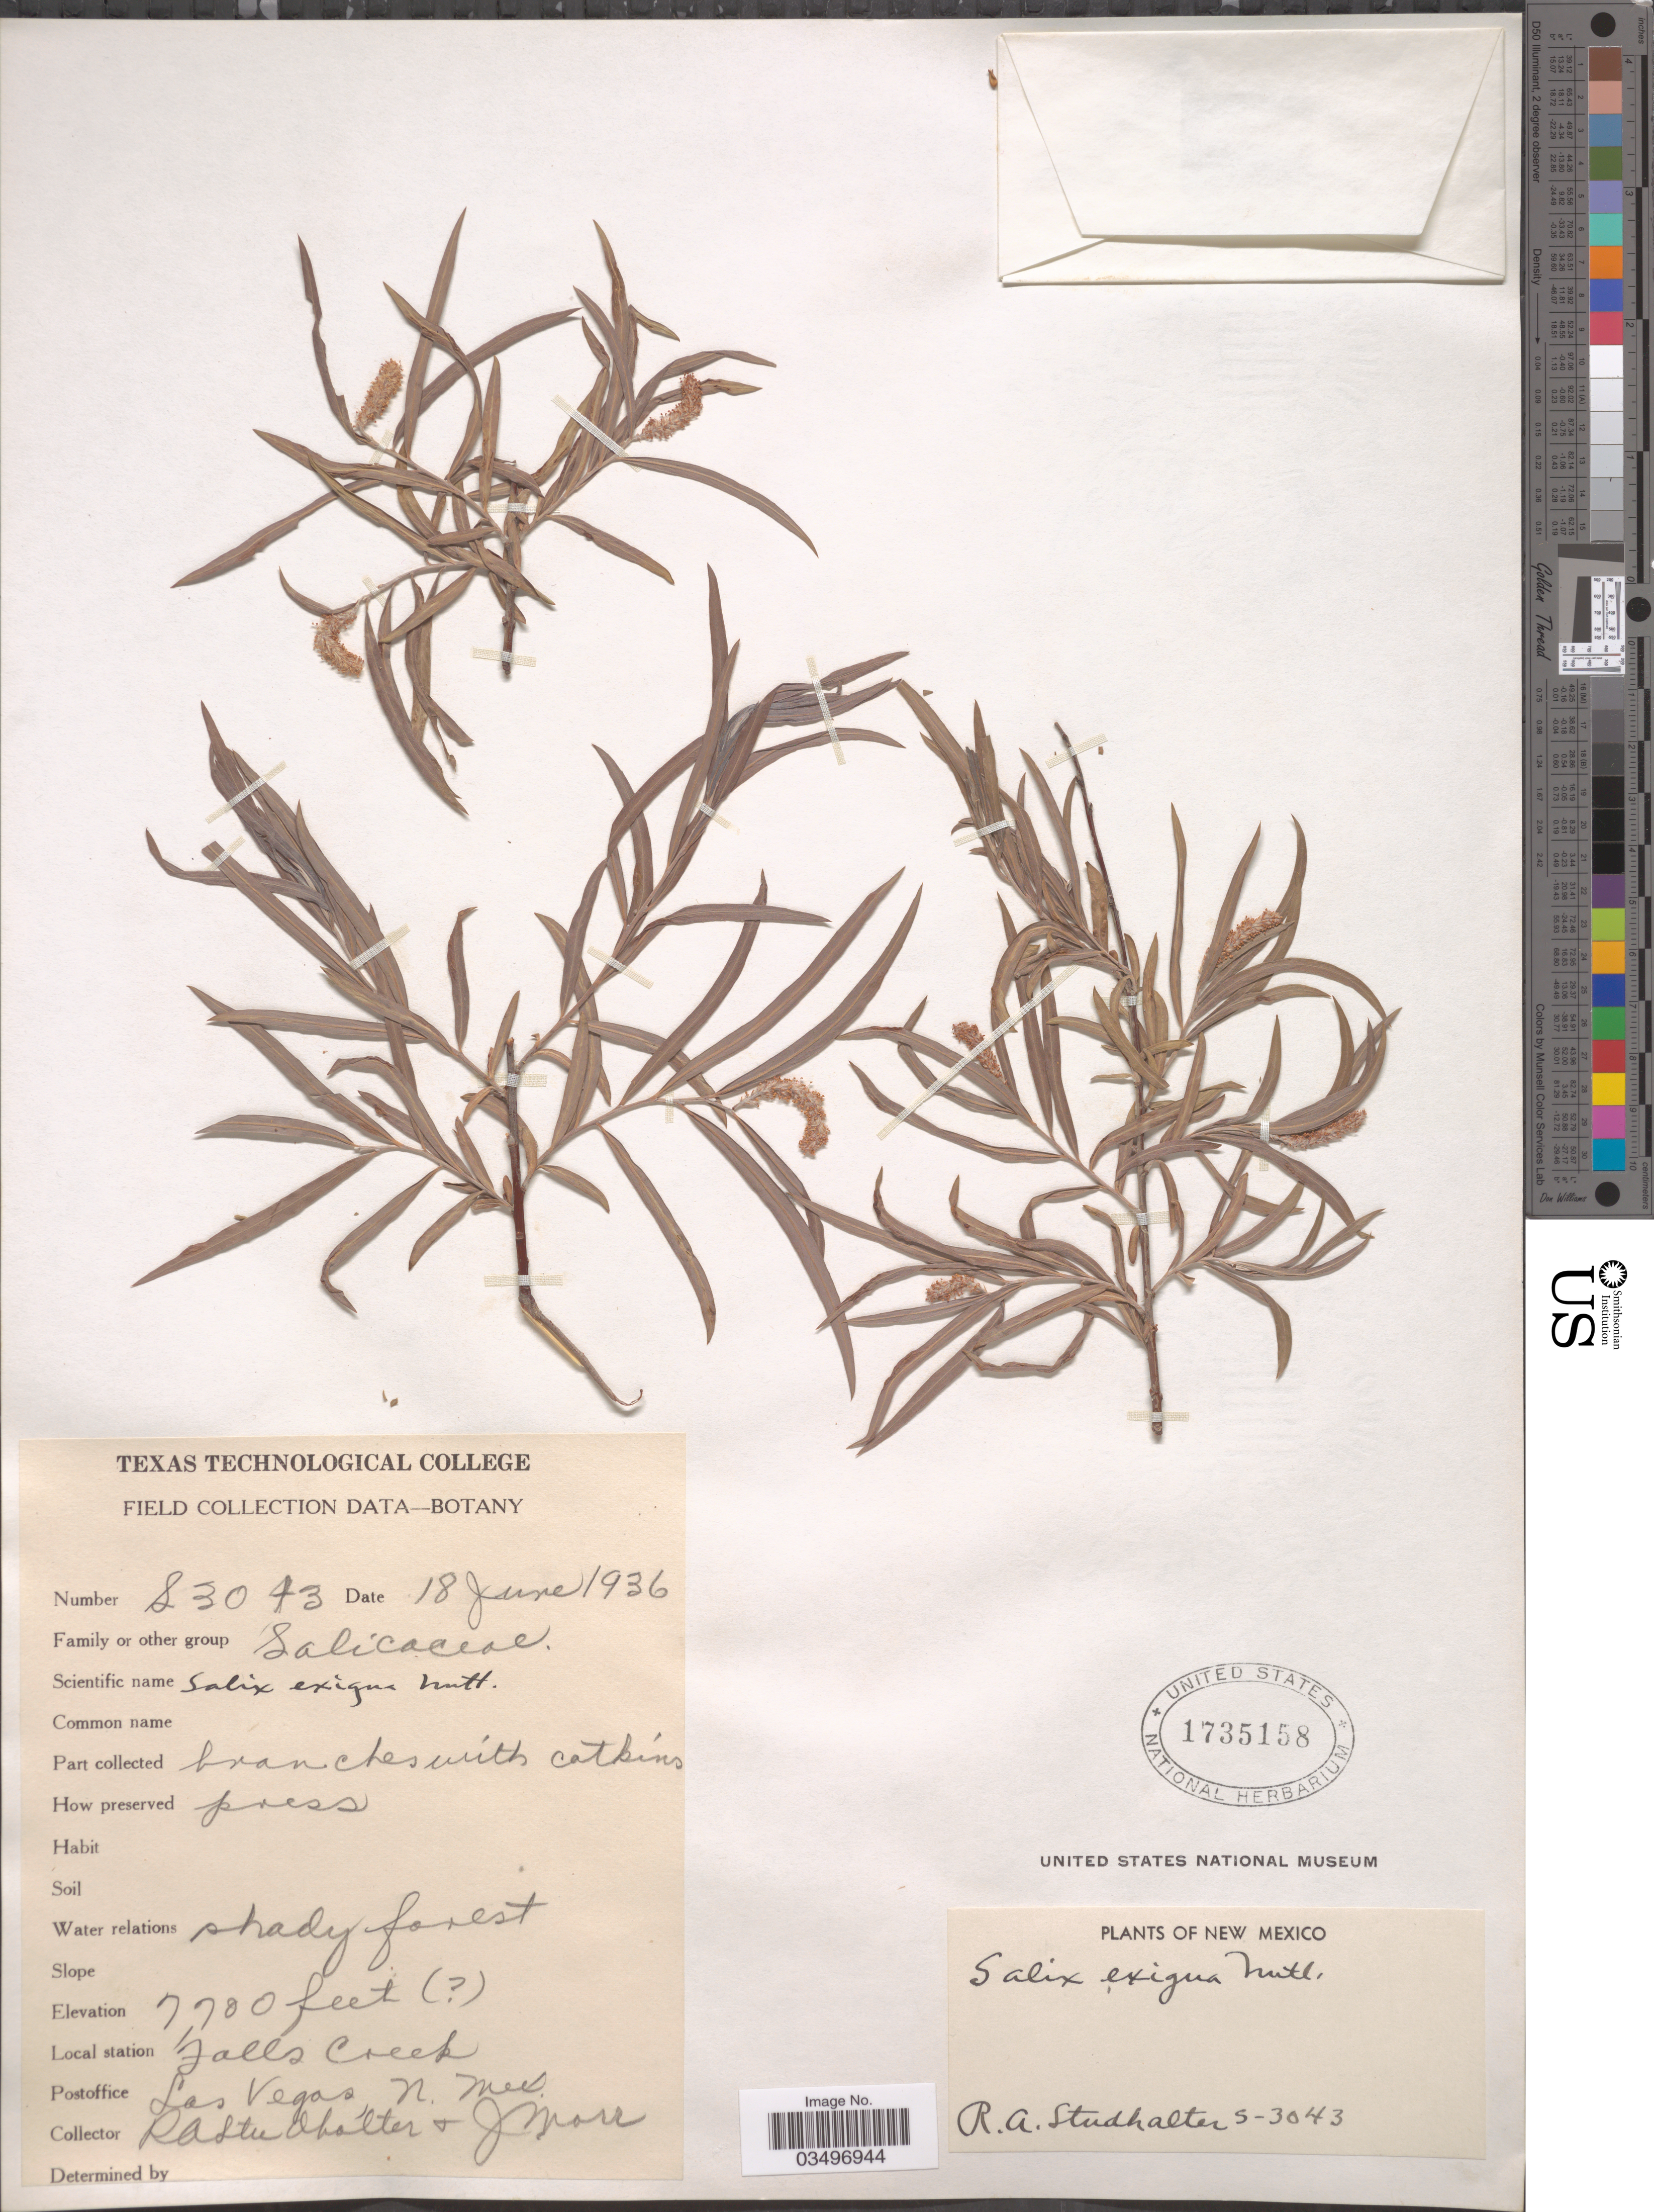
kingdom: Plantae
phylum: Tracheophyta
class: Magnoliopsida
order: Malpighiales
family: Salicaceae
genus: Salix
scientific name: Salix exigua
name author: Nutt.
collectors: R. Studhalter & J. Morr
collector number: S3043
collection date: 1936-06-18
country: United States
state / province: New Mexico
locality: Station Falls Creek. Postoffice Las Vegas.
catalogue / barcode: US 1735158